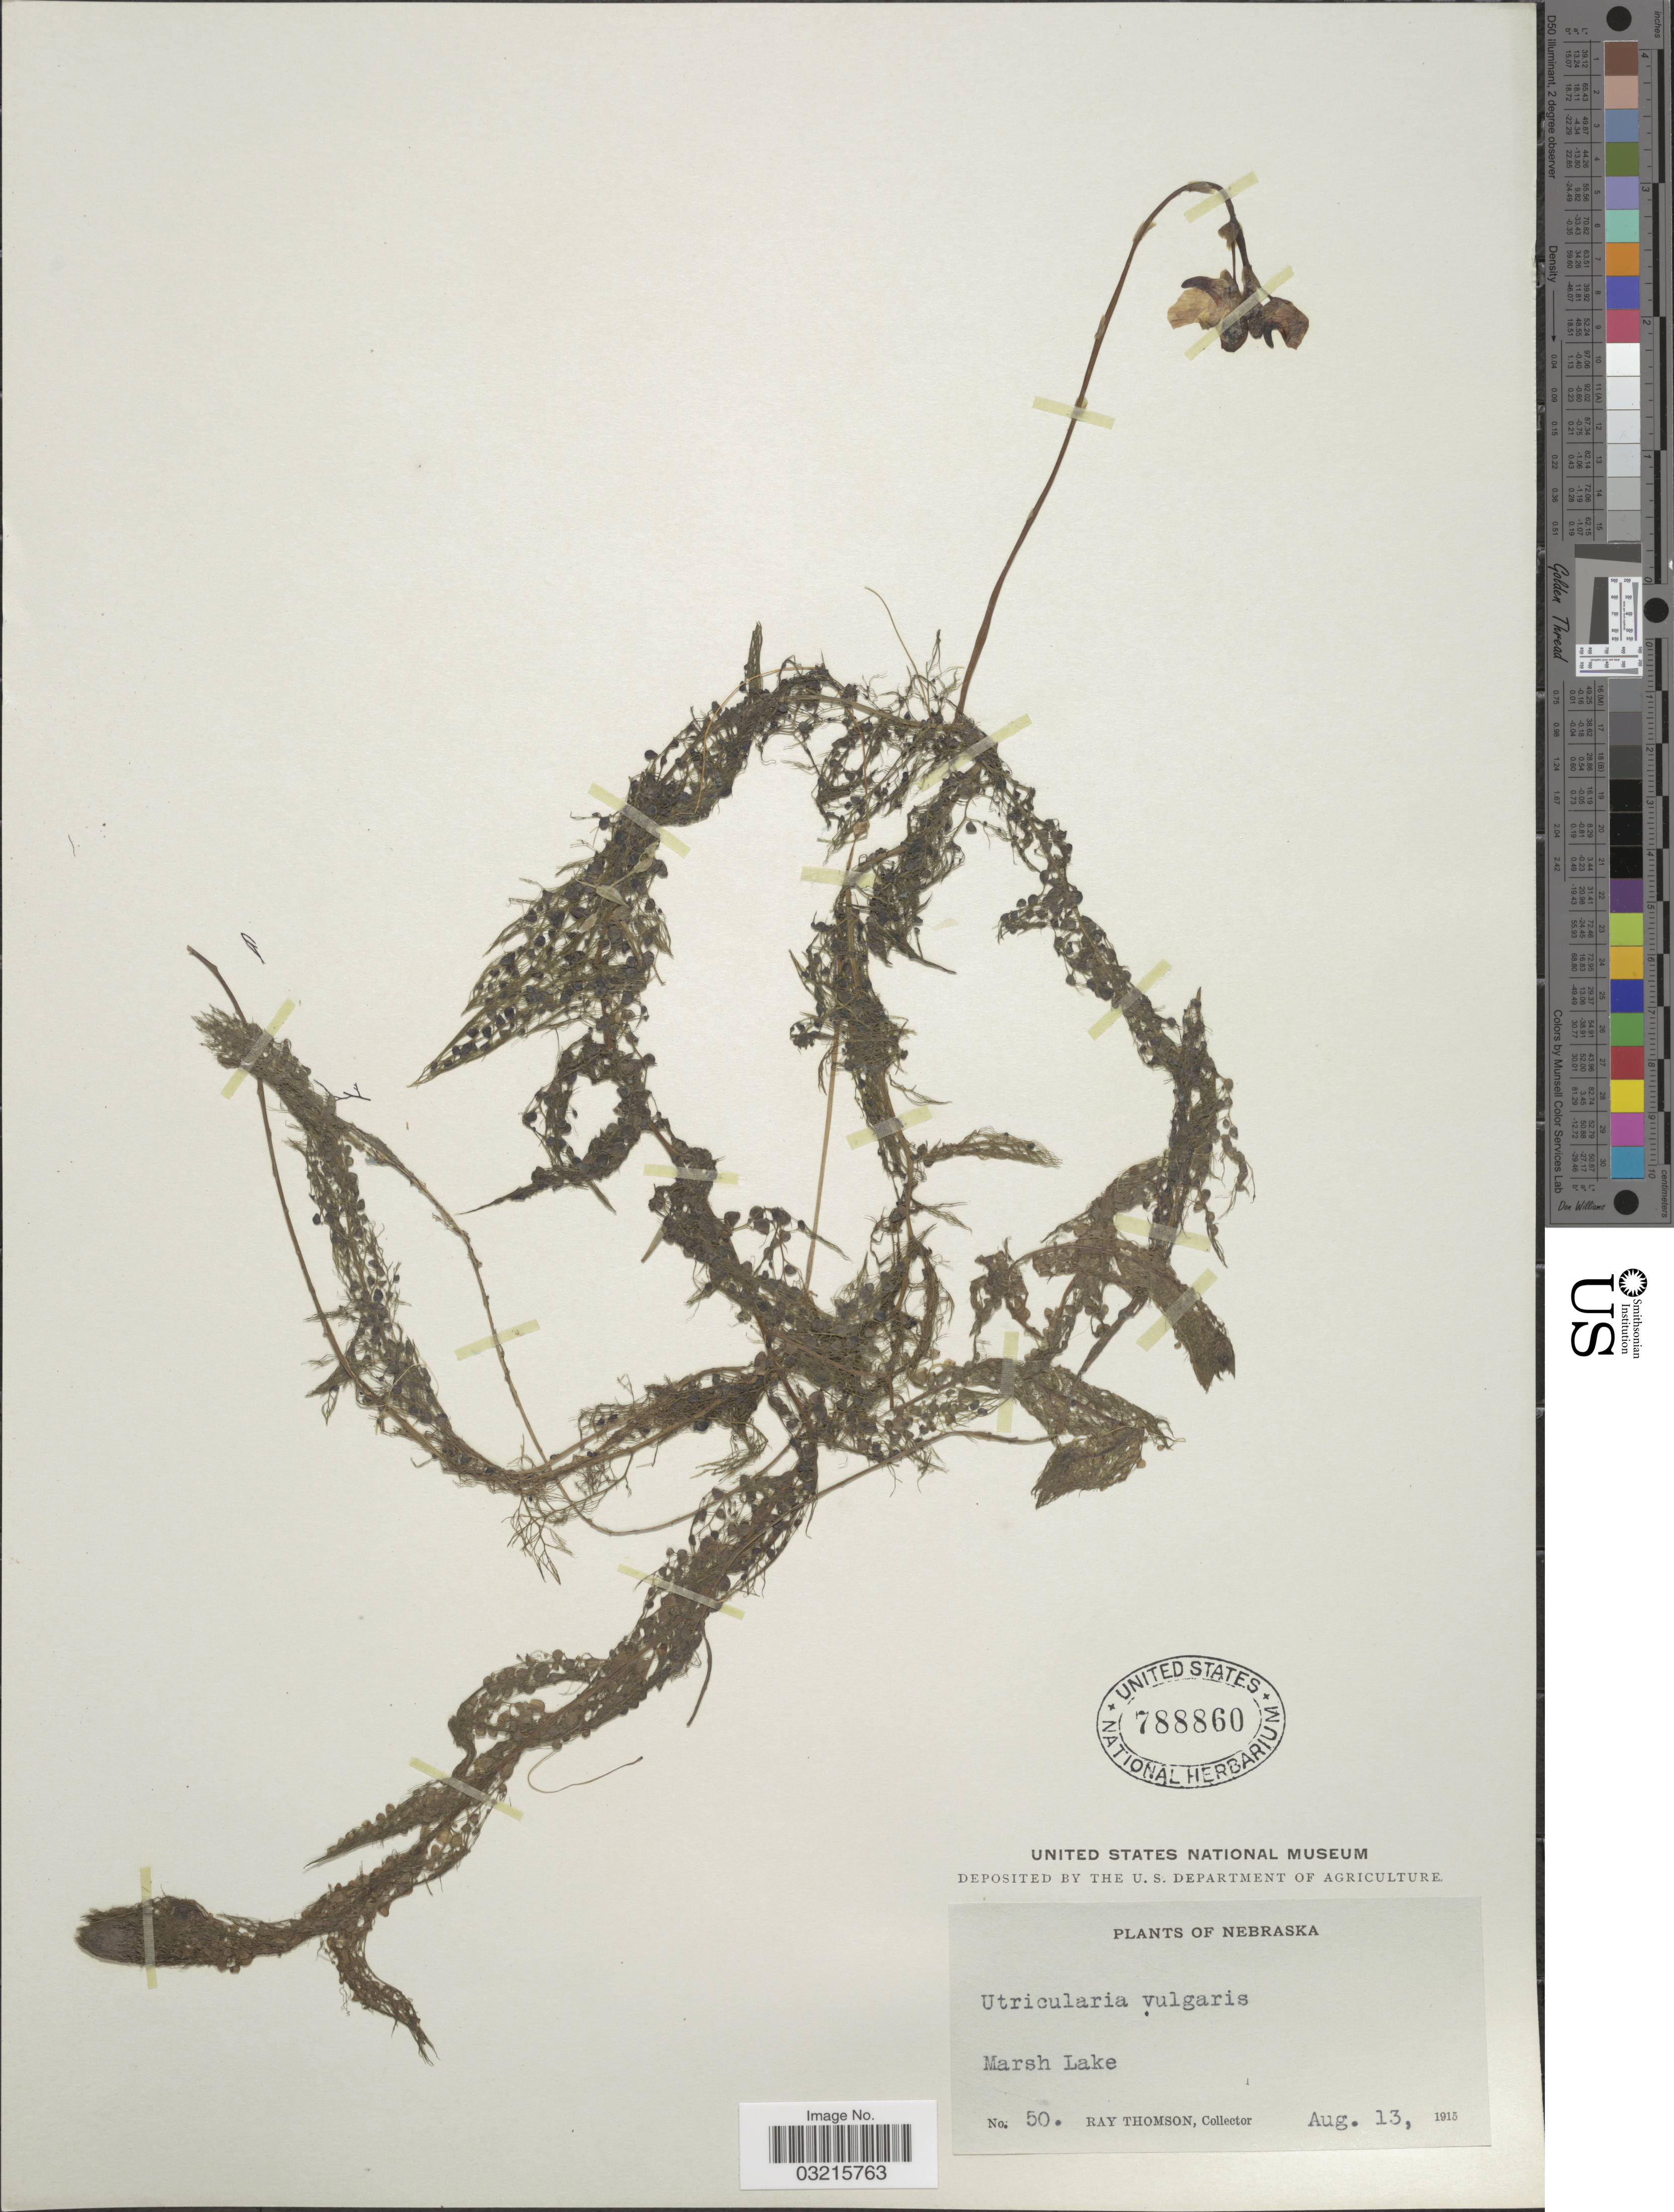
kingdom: Plantae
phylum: Tracheophyta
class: Magnoliopsida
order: Lamiales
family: Lentibulariaceae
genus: Utricularia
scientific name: Utricularia vulgaris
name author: L.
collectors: R. Thomson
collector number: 50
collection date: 1915-08-13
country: United States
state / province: Nebraska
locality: Marsh Lake.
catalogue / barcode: US 788860